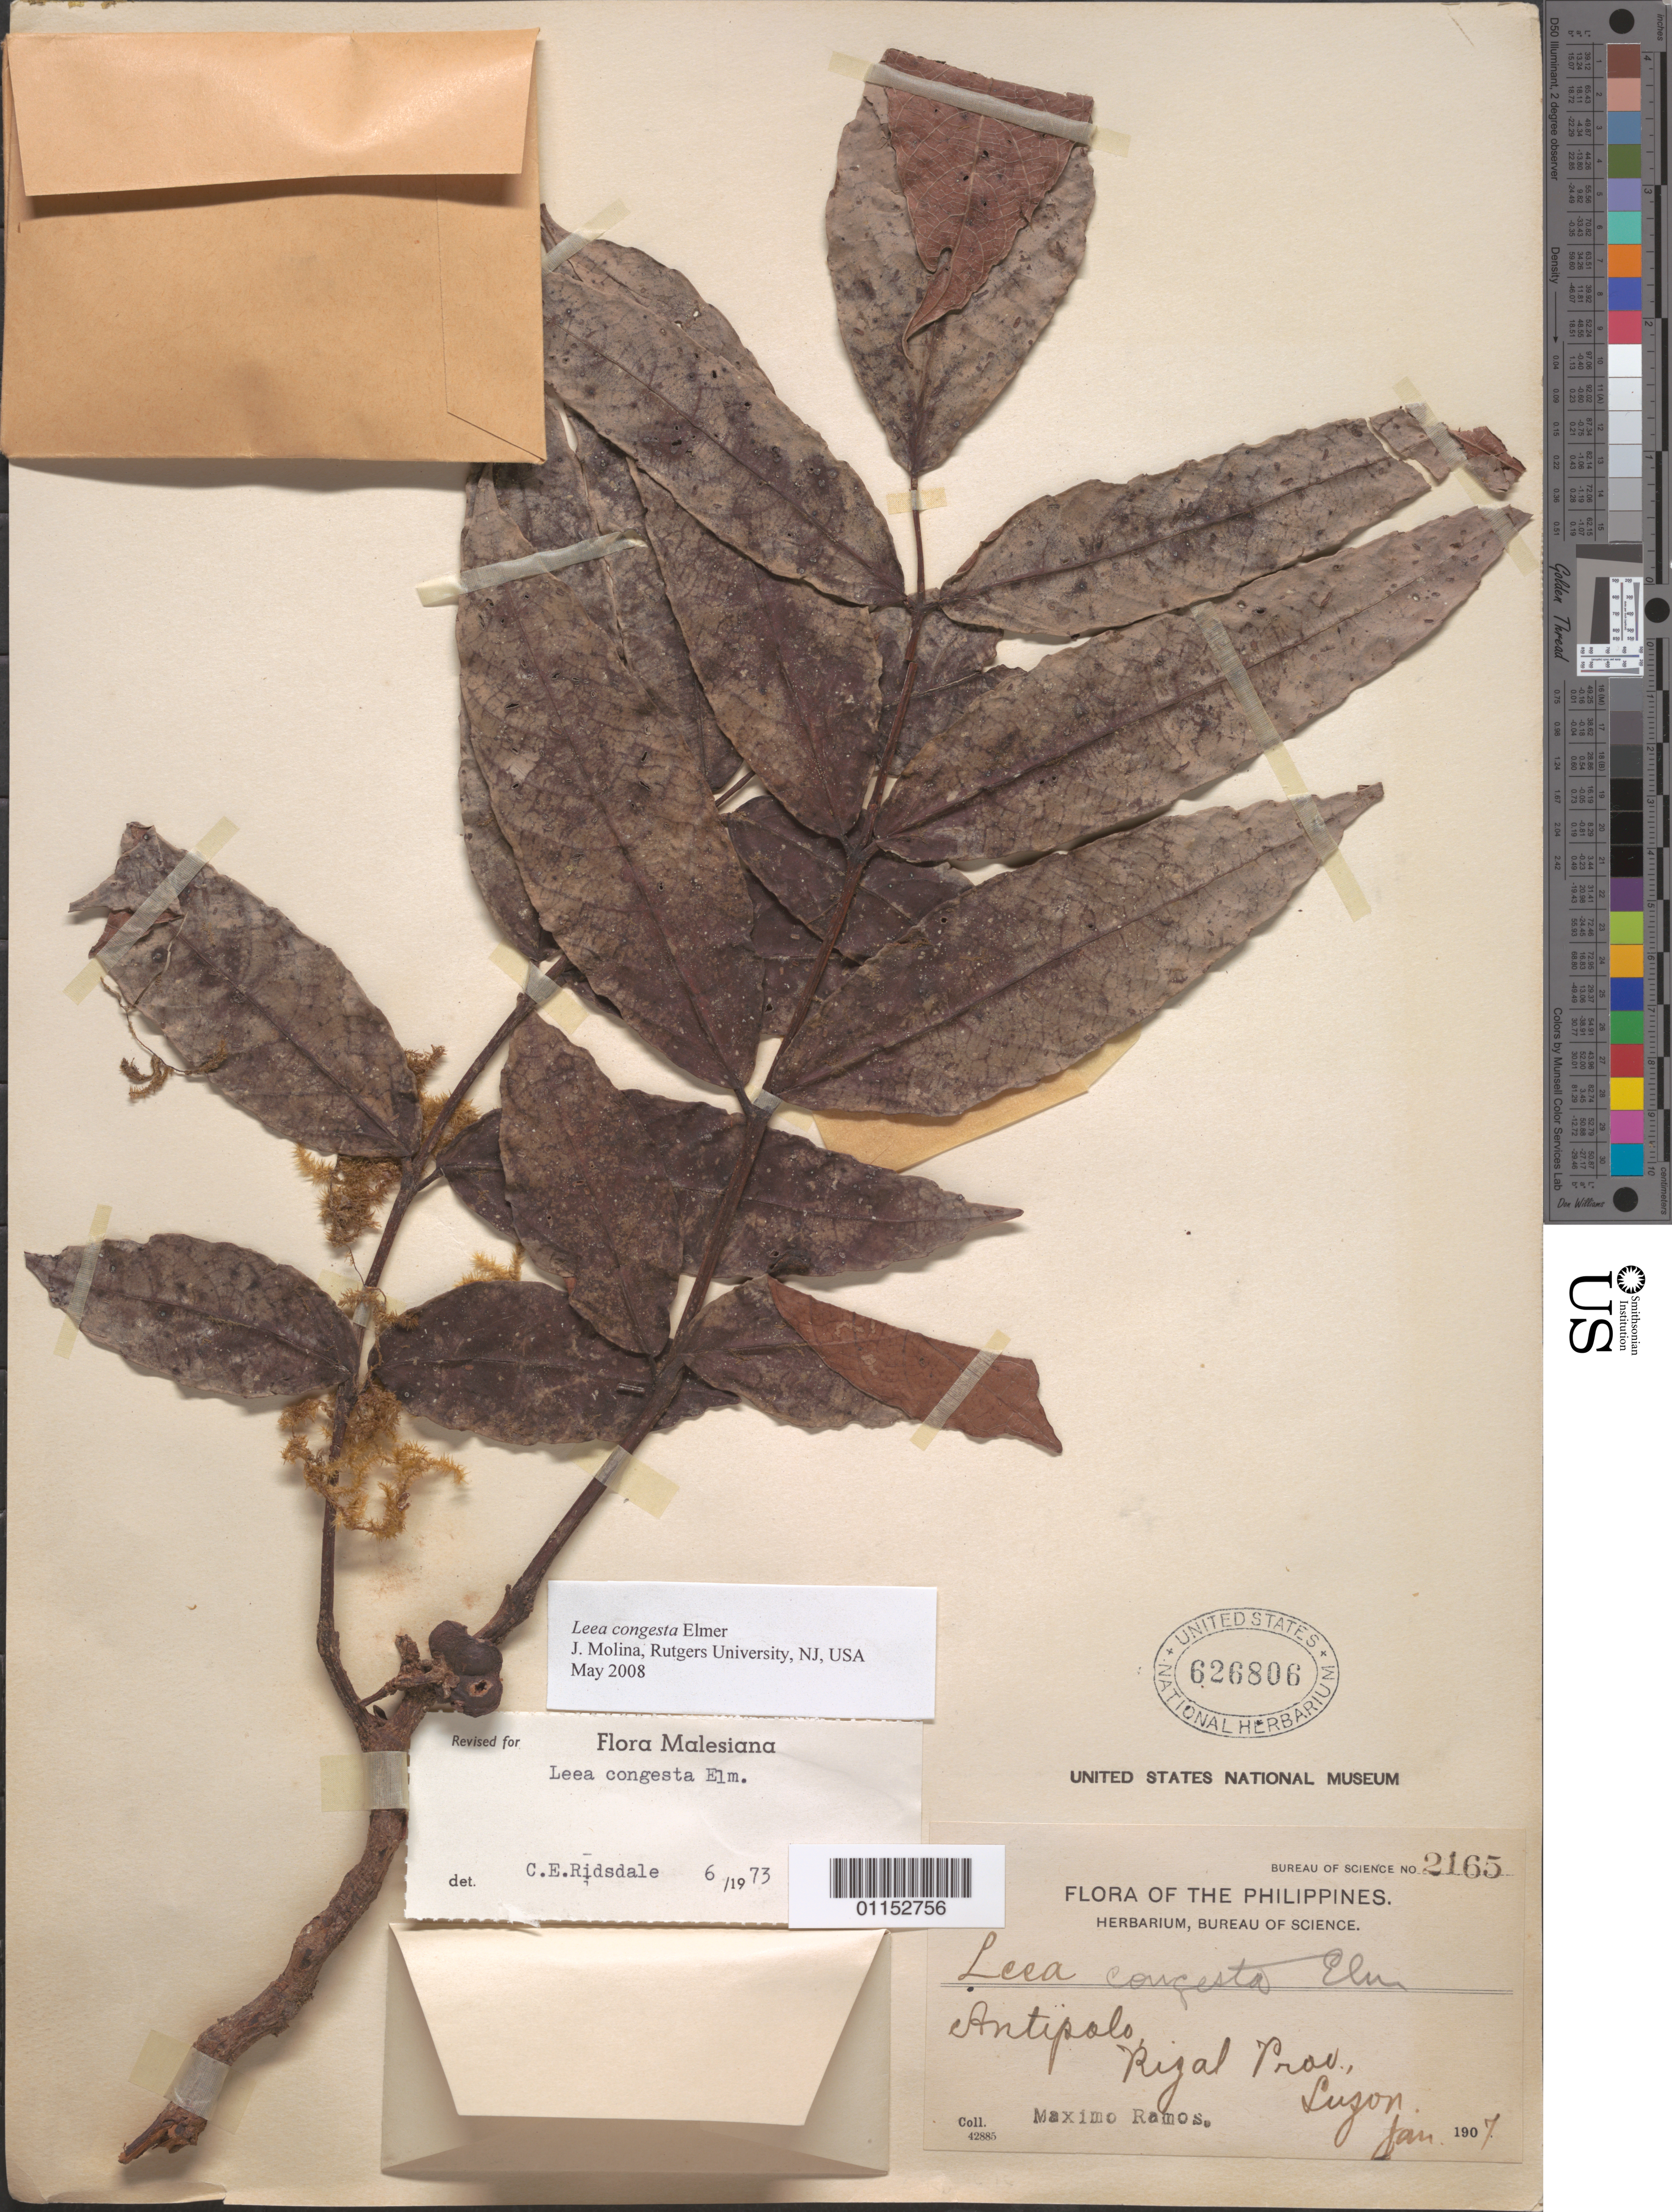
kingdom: Plantae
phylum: Tracheophyta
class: Magnoliopsida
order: Vitales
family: Vitaceae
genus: Leea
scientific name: Leea congesta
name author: Elmer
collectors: M. Ramos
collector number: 2165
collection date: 1907-01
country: Philippines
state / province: Calabarzon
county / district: Rizal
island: Luzon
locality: Antipolo. Luzon.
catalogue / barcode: US 626806